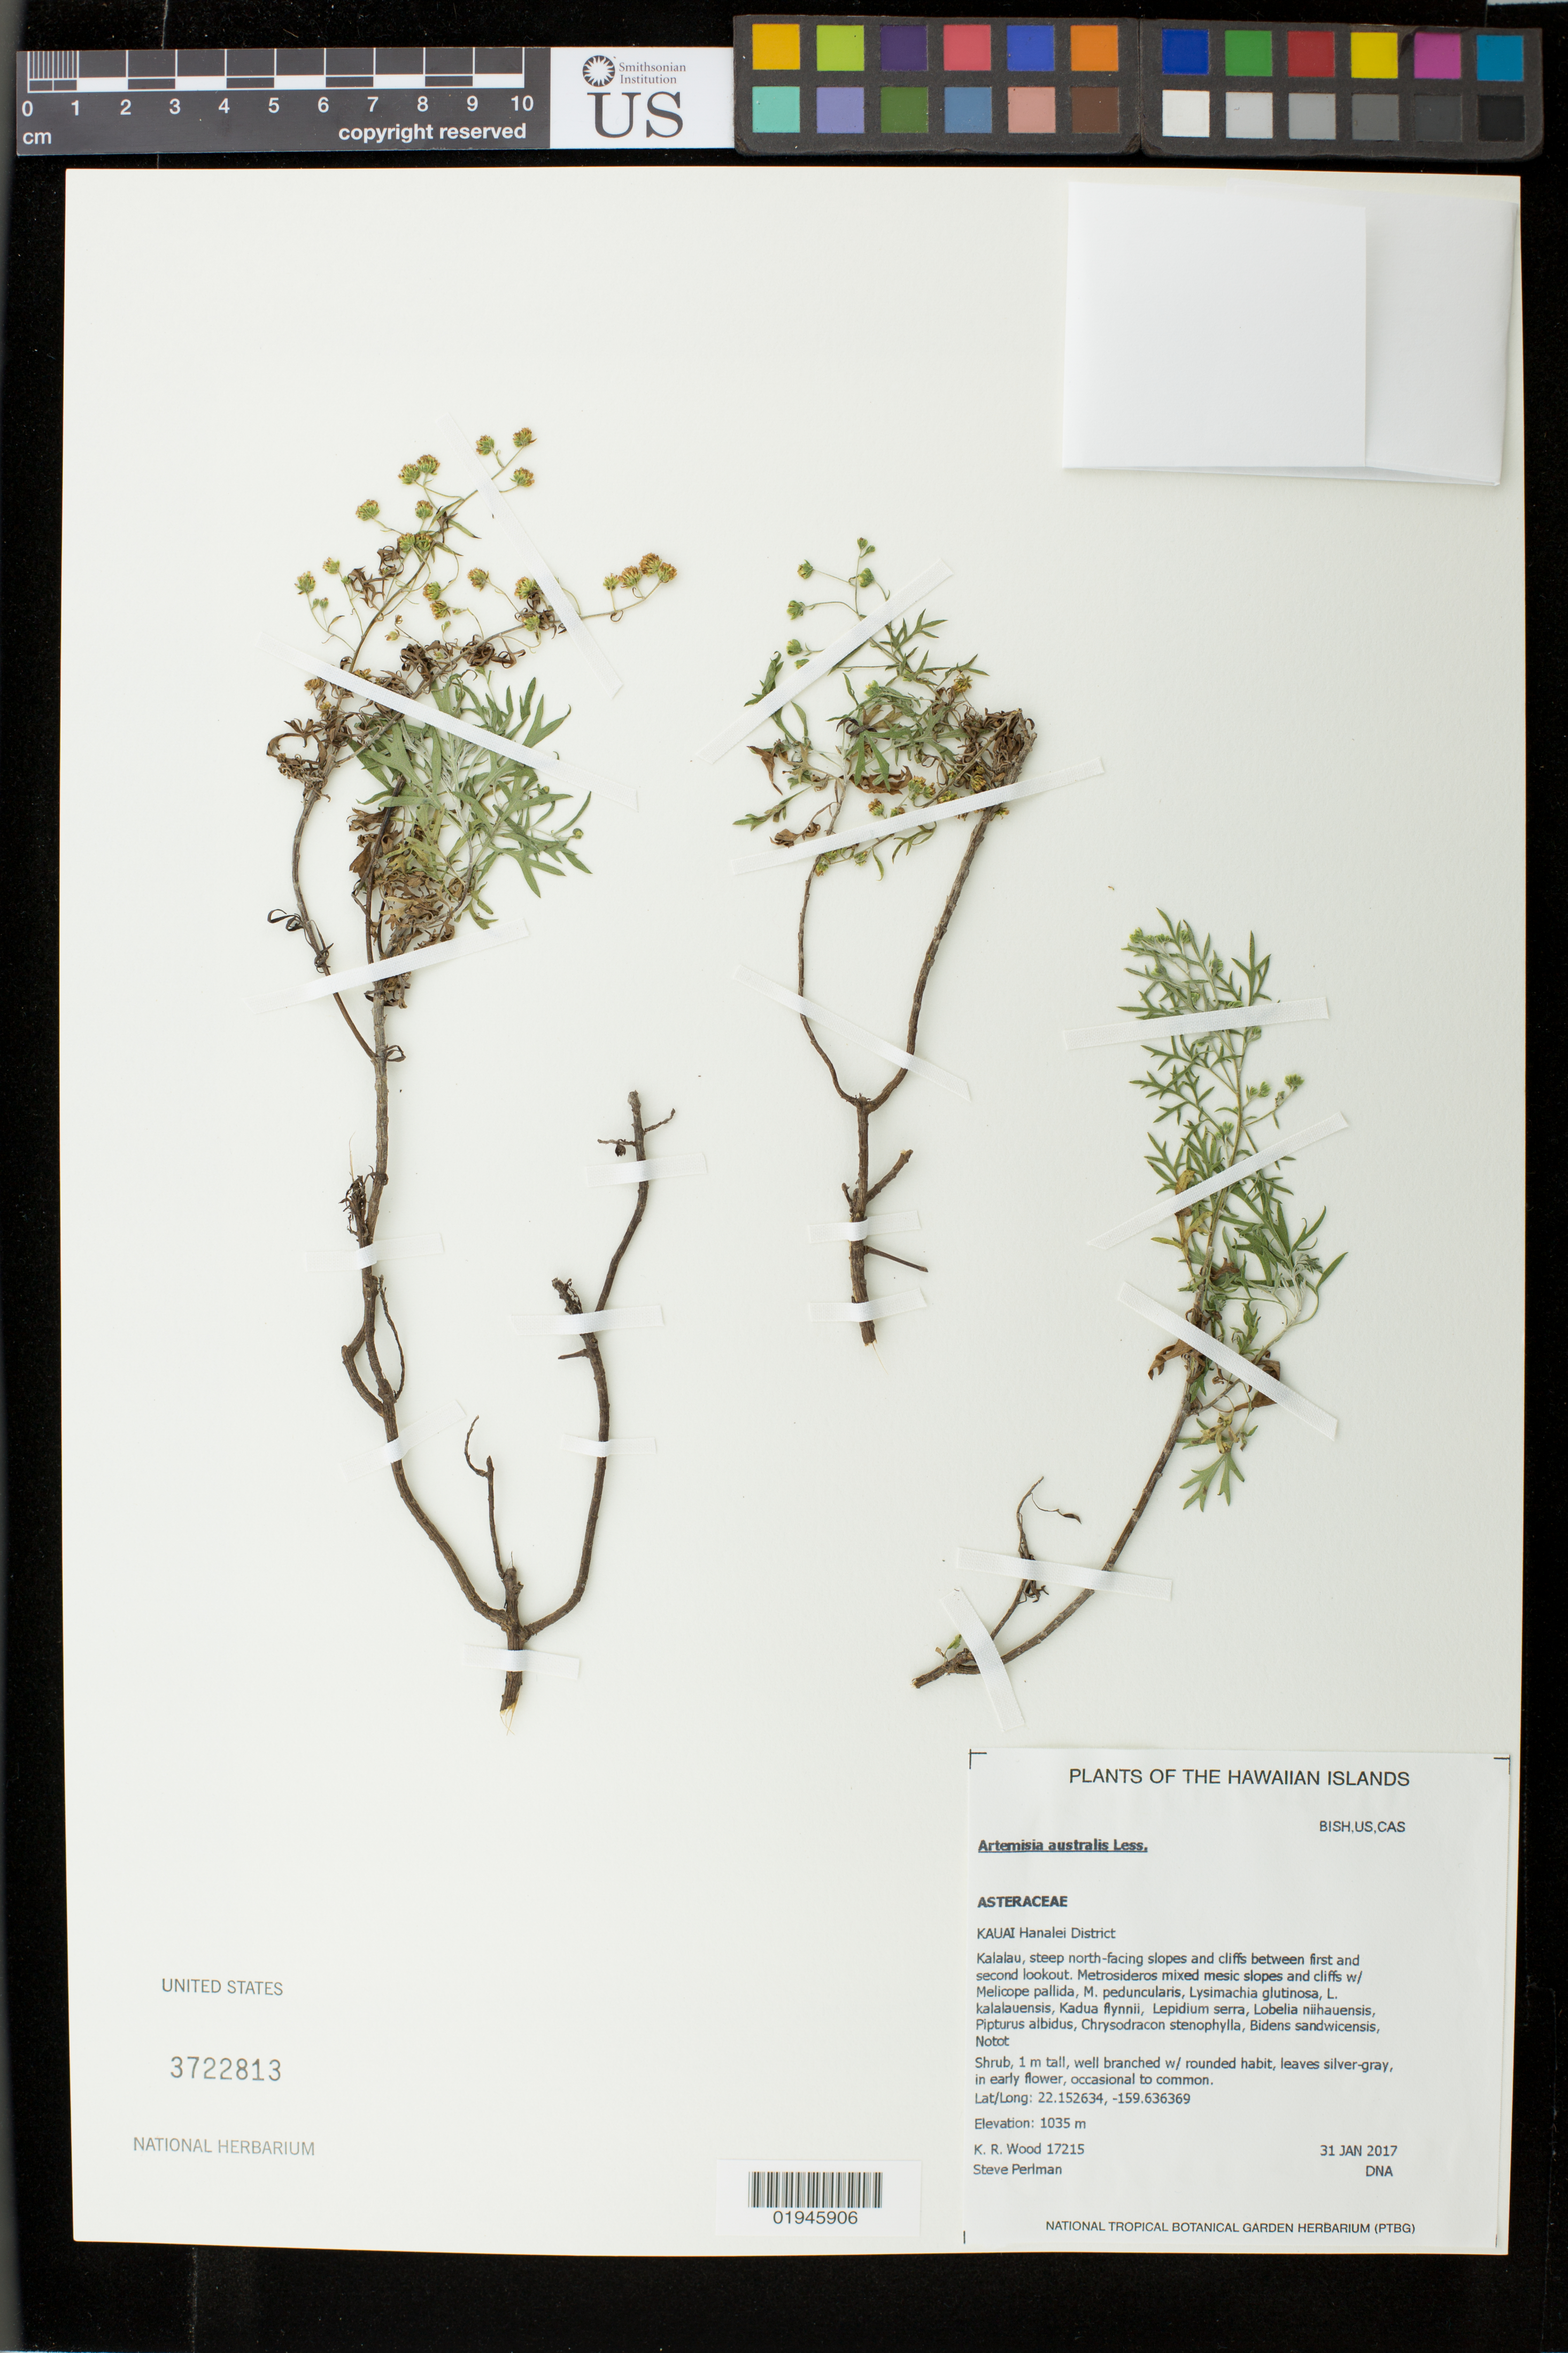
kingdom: Plantae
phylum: Tracheophyta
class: Magnoliopsida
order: Asterales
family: Asteraceae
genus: Artemisia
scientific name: Artemisia australis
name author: Less.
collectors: K. R. Wood & S. P. Perlman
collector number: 17215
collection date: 2017-01-31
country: United States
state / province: Hawaii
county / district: Kauai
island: Kaua'i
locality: Hanalei District, Kalalau, steep north-facing slopes and cliffs between first and second lookout.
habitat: Mixed mesic forest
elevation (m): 1035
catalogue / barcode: US 3722813